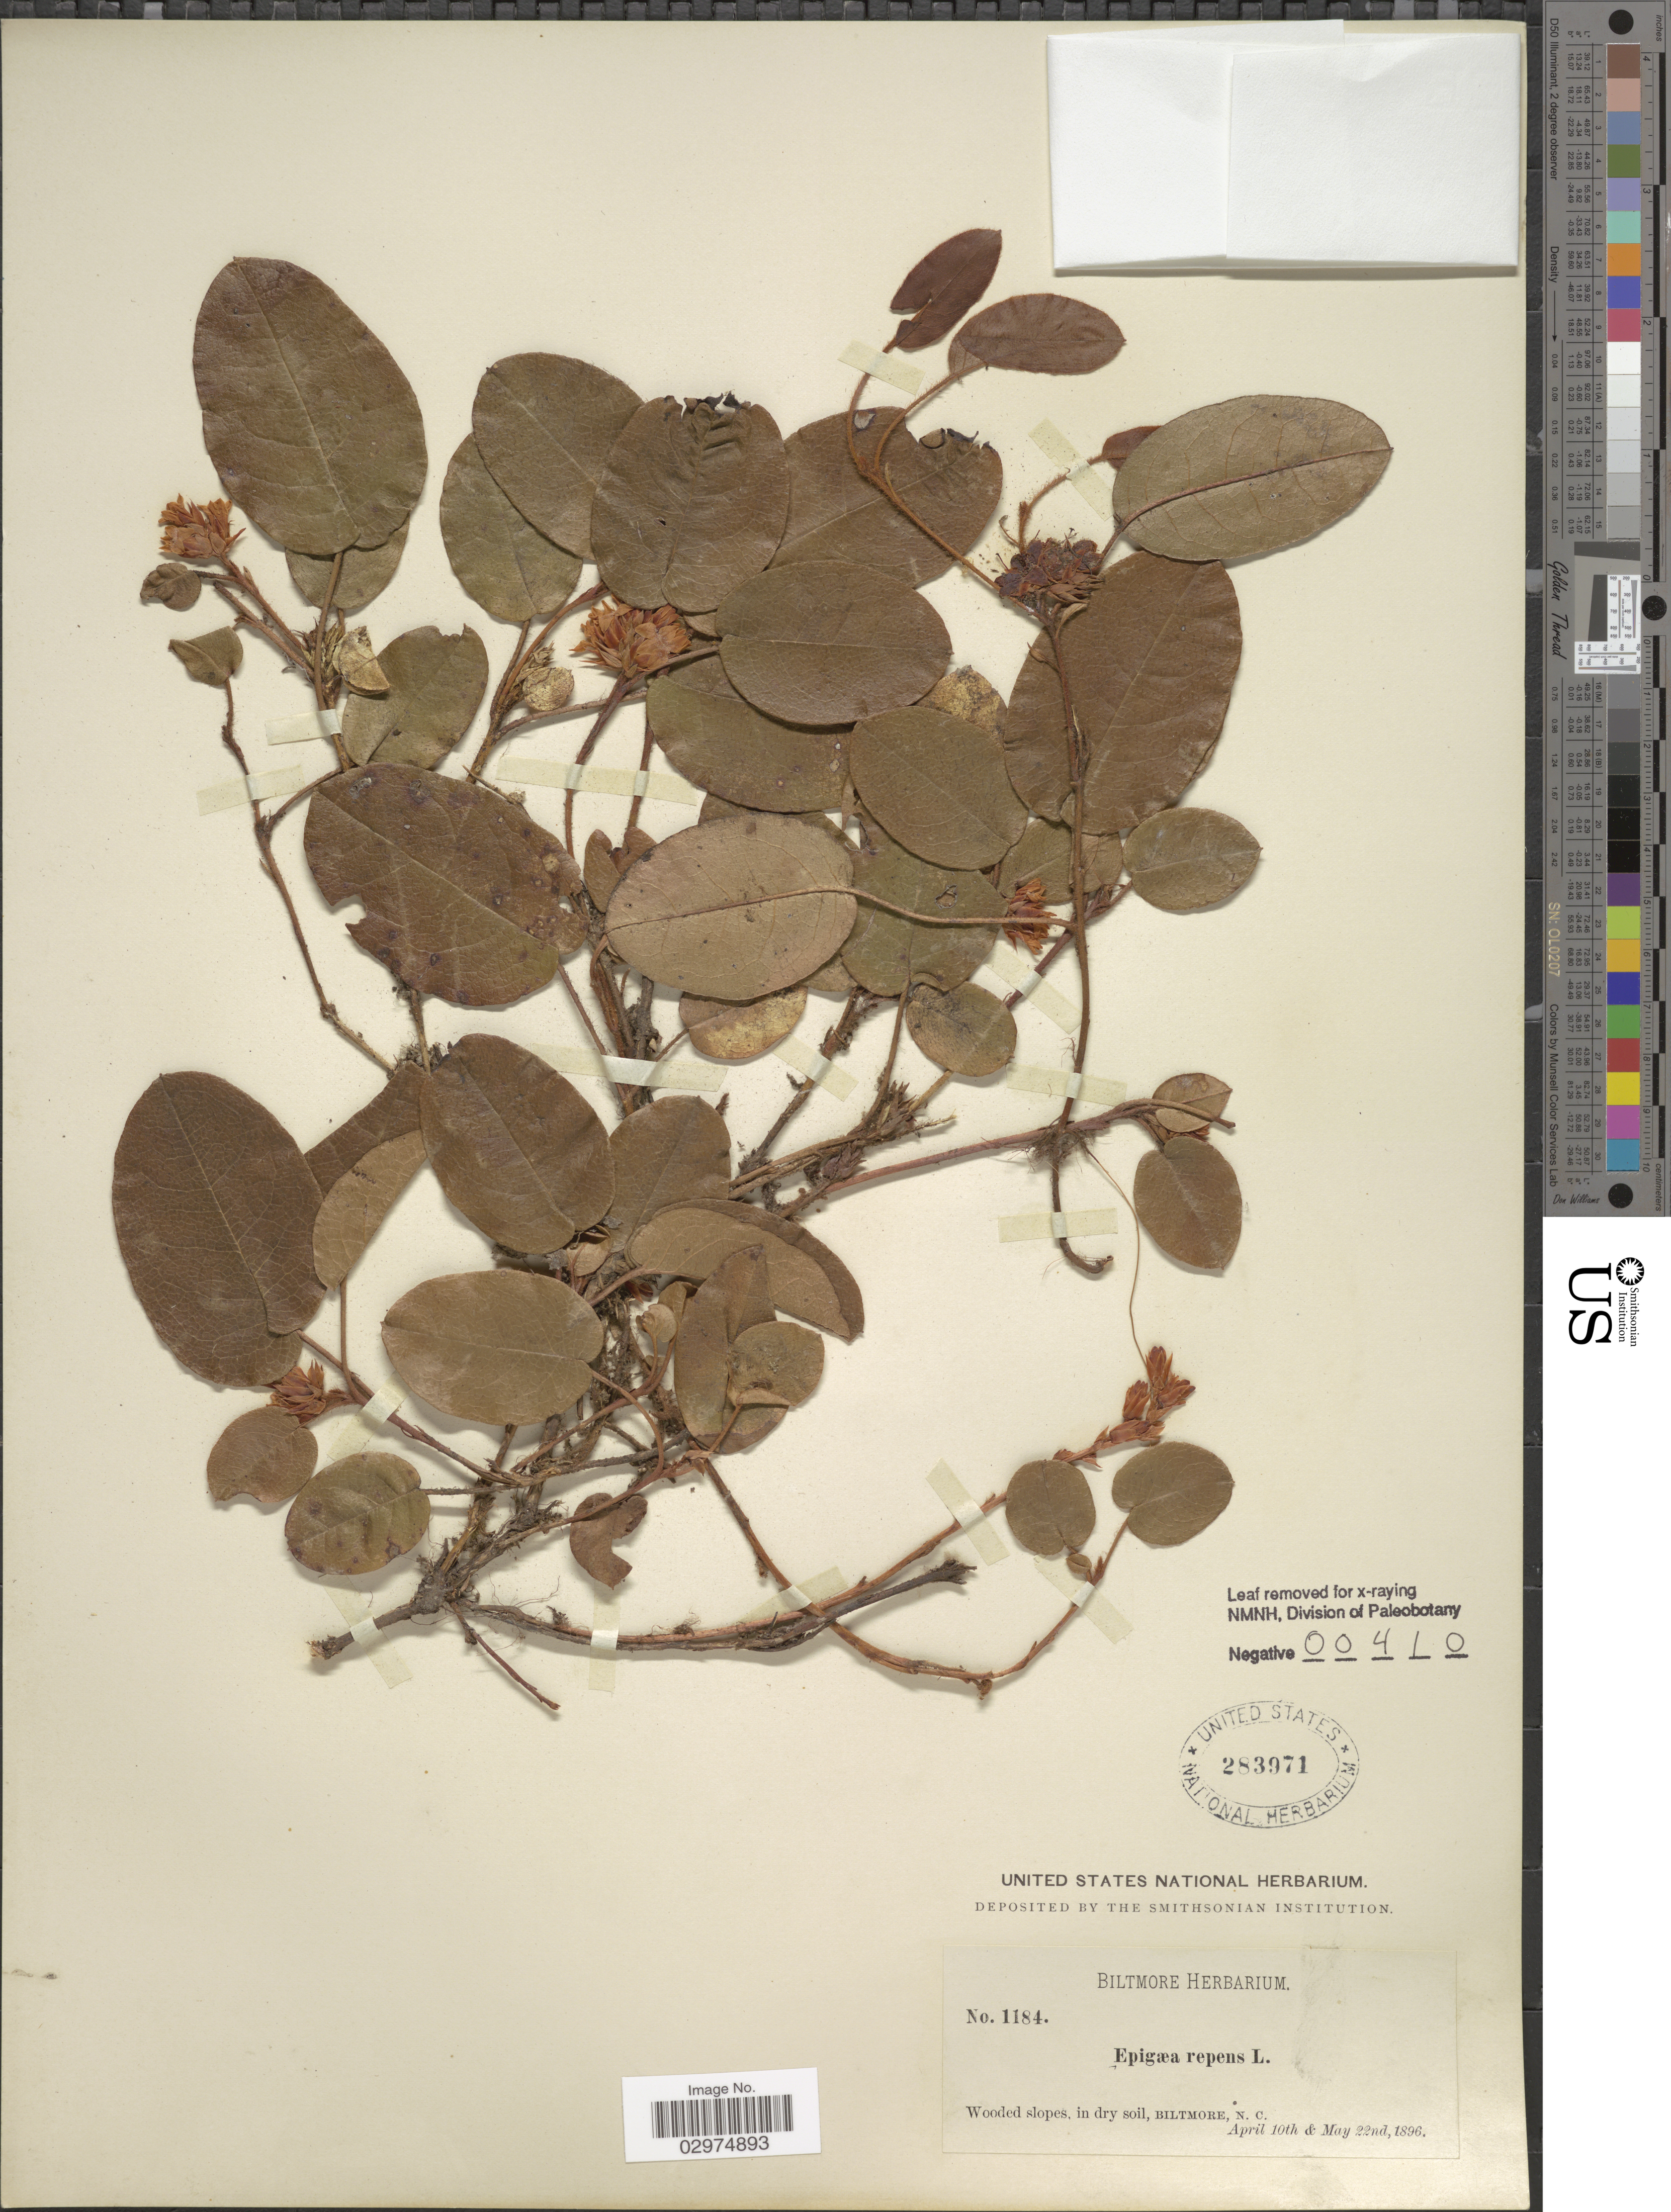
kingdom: Plantae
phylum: Tracheophyta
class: Magnoliopsida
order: Ericales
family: Ericaceae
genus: Epigaea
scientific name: Epigaea repens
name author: L.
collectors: ex herb. Biltmore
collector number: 1184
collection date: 1896-04-10/1896-05-22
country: United States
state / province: North Carolina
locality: Biltmore.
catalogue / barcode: US 283971